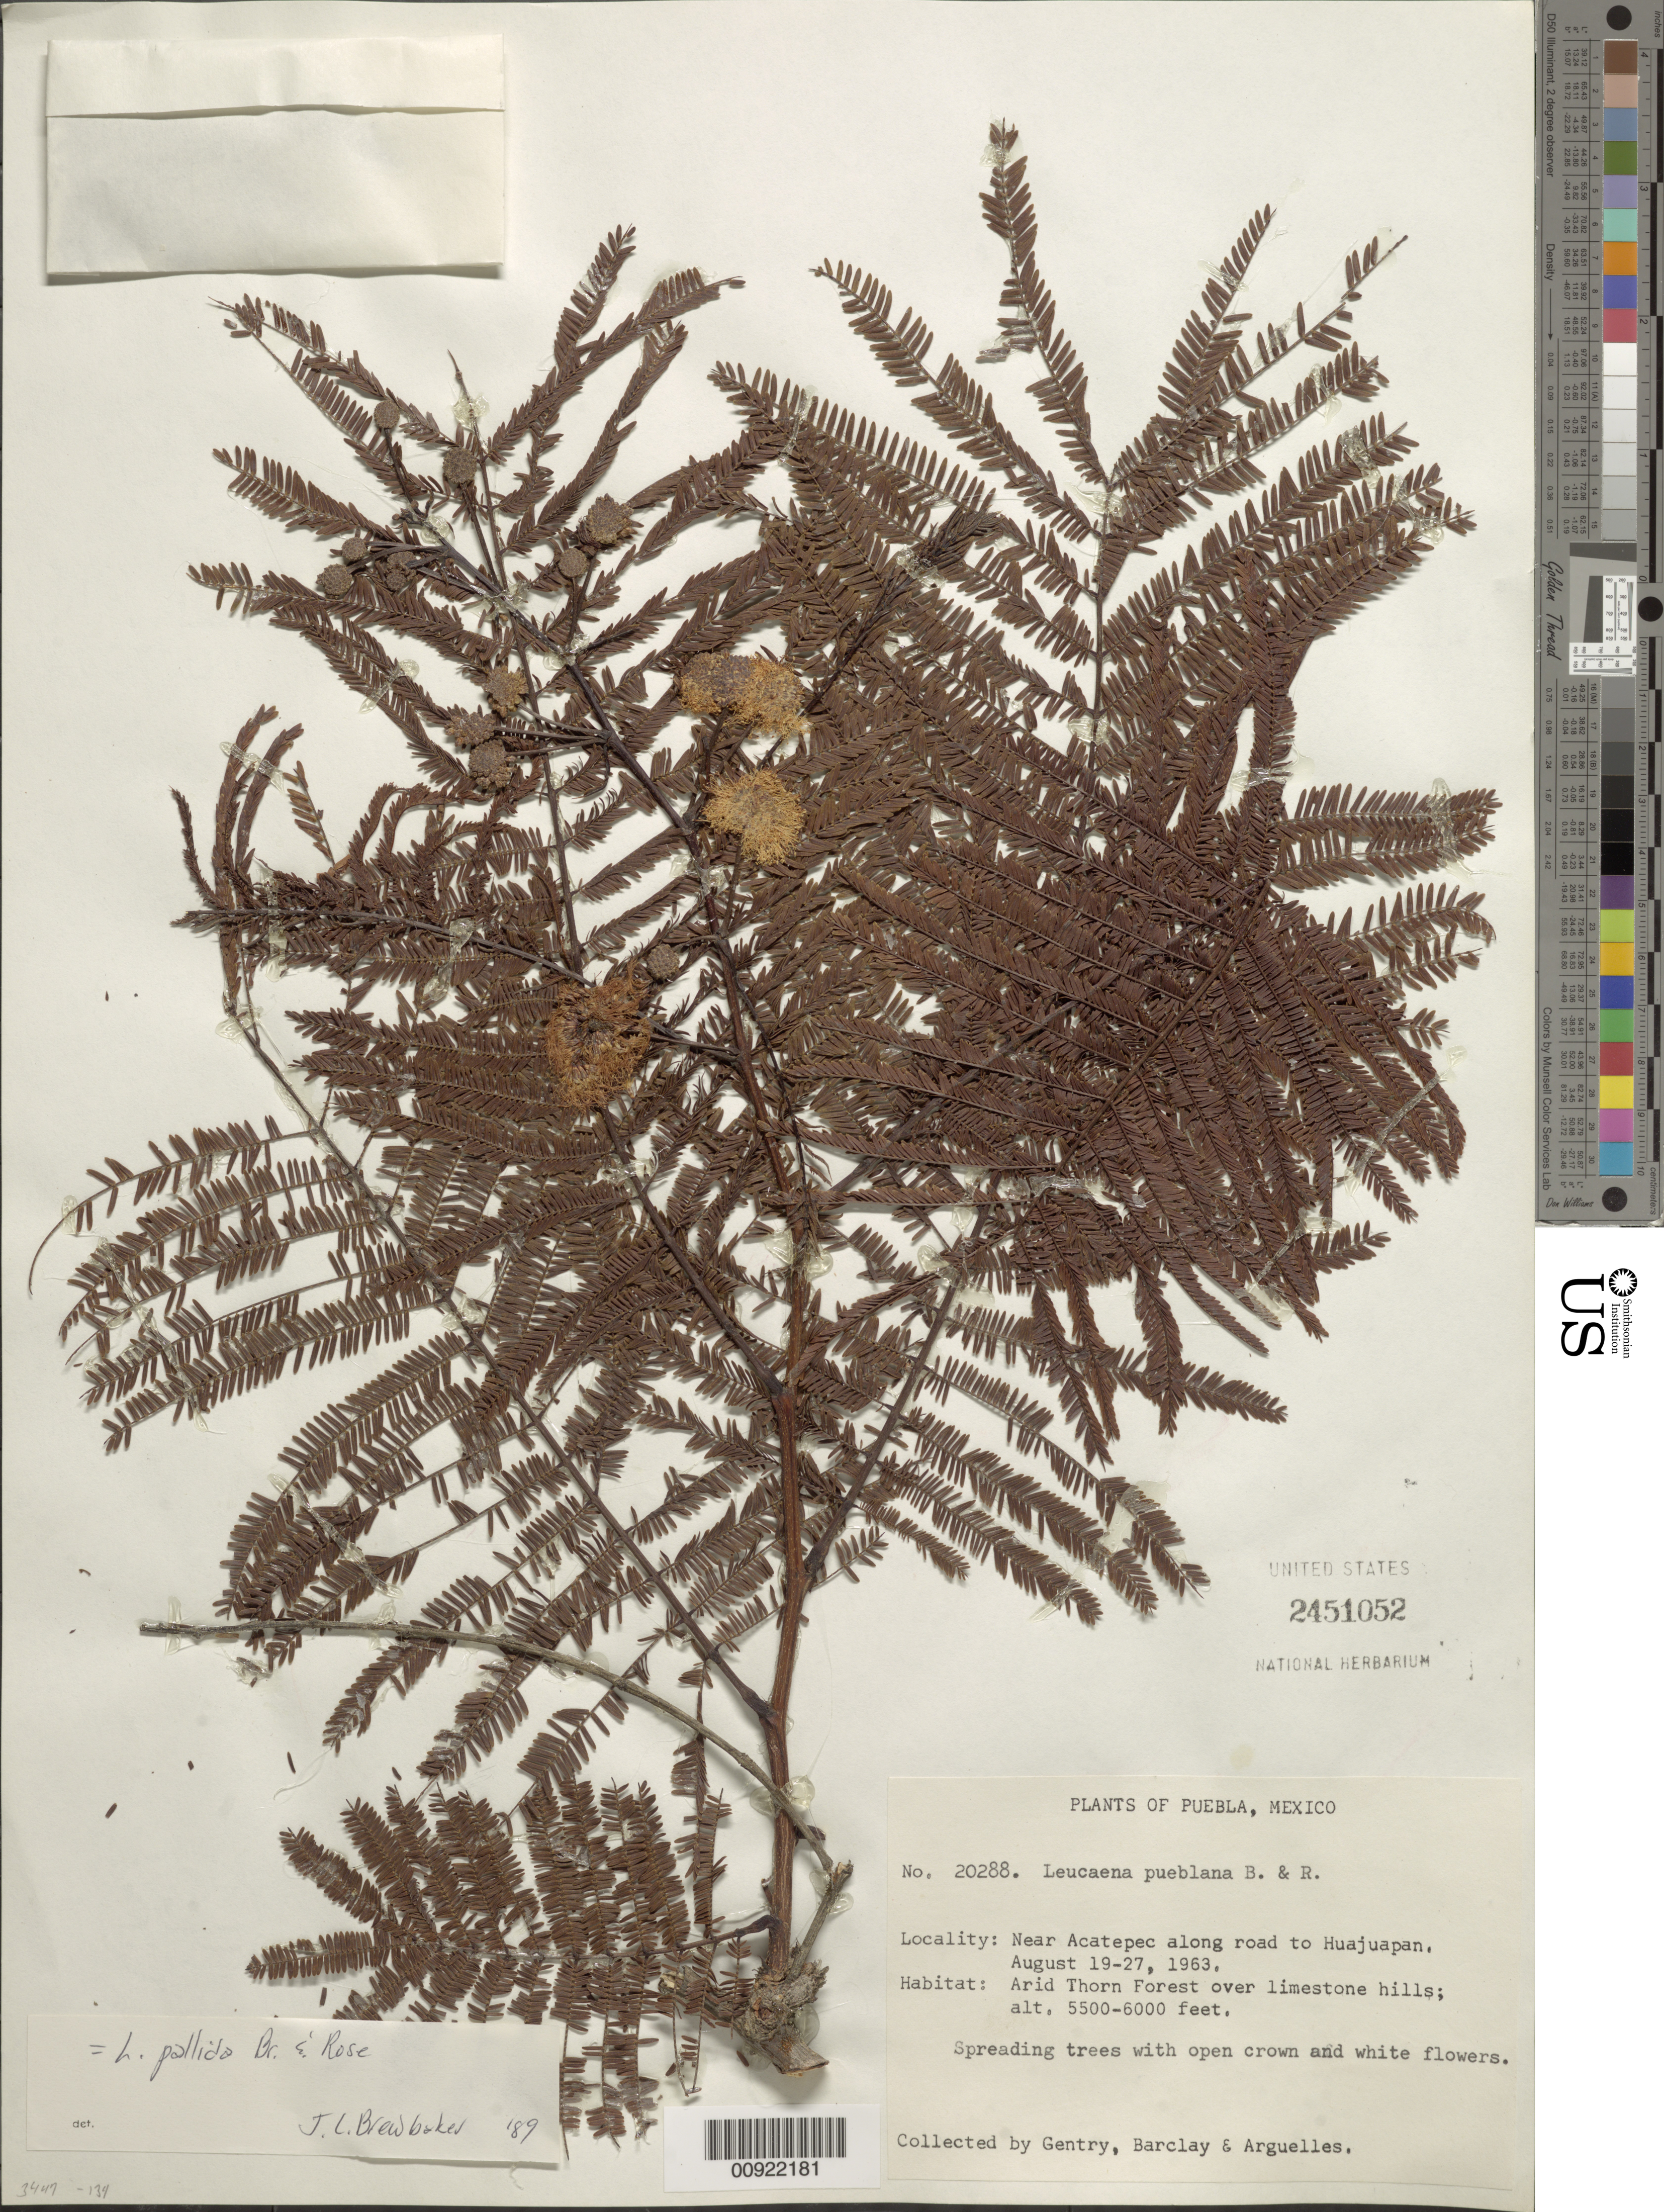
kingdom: Plantae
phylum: Tracheophyta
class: Magnoliopsida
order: Fabales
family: Fabaceae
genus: Leucaena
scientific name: Leucaena pallida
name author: Britton & Rose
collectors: Gentry, --, -- Barclay & Arguelles, --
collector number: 20288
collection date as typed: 19 Aug 1963 to 27 Aug 1963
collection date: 1963-08-19/1963-08-27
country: Mexico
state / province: Puebla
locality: Near Acatepec along road to Huajuapan.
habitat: Arid Thorn Forest over limestone hills.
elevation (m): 1676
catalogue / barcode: US 2451052